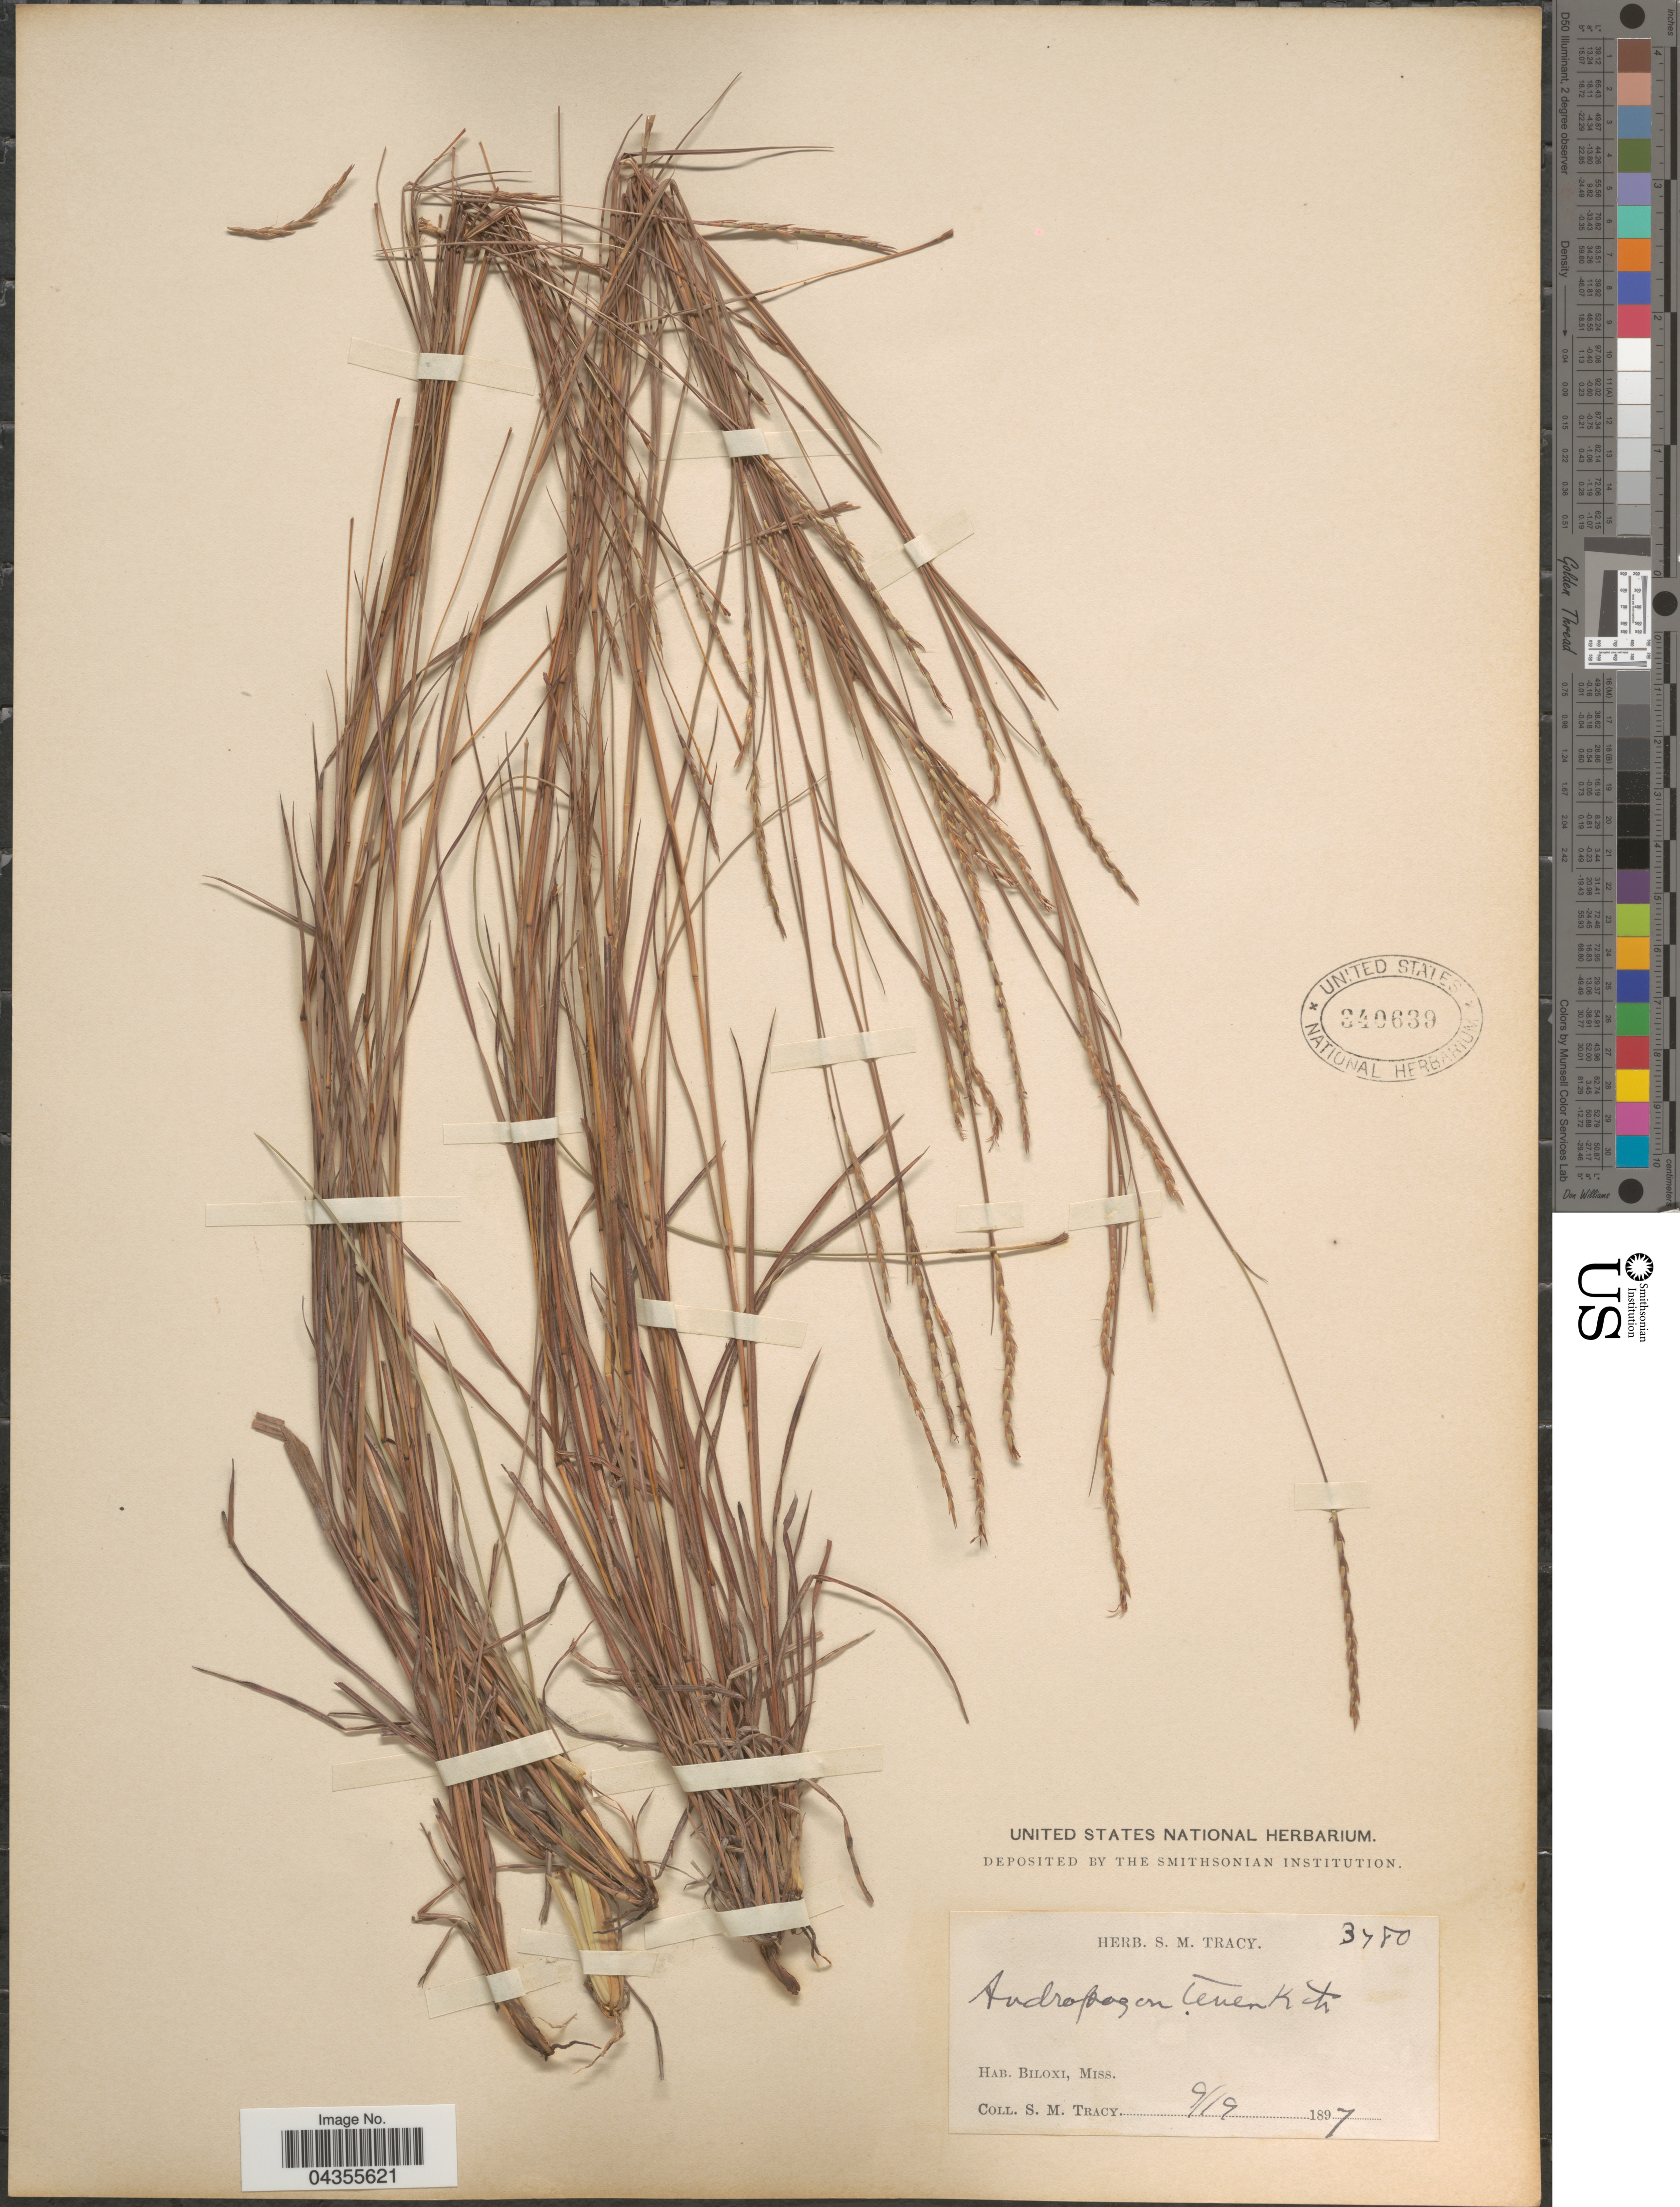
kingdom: Plantae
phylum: Tracheophyta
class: Liliopsida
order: Poales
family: Poaceae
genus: Schizachyrium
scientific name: Schizachyrium tenerum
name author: Nees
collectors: S. M. Tracy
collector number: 3780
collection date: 1897-09-19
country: United States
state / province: Mississippi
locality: Biloxi.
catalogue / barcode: US 340639